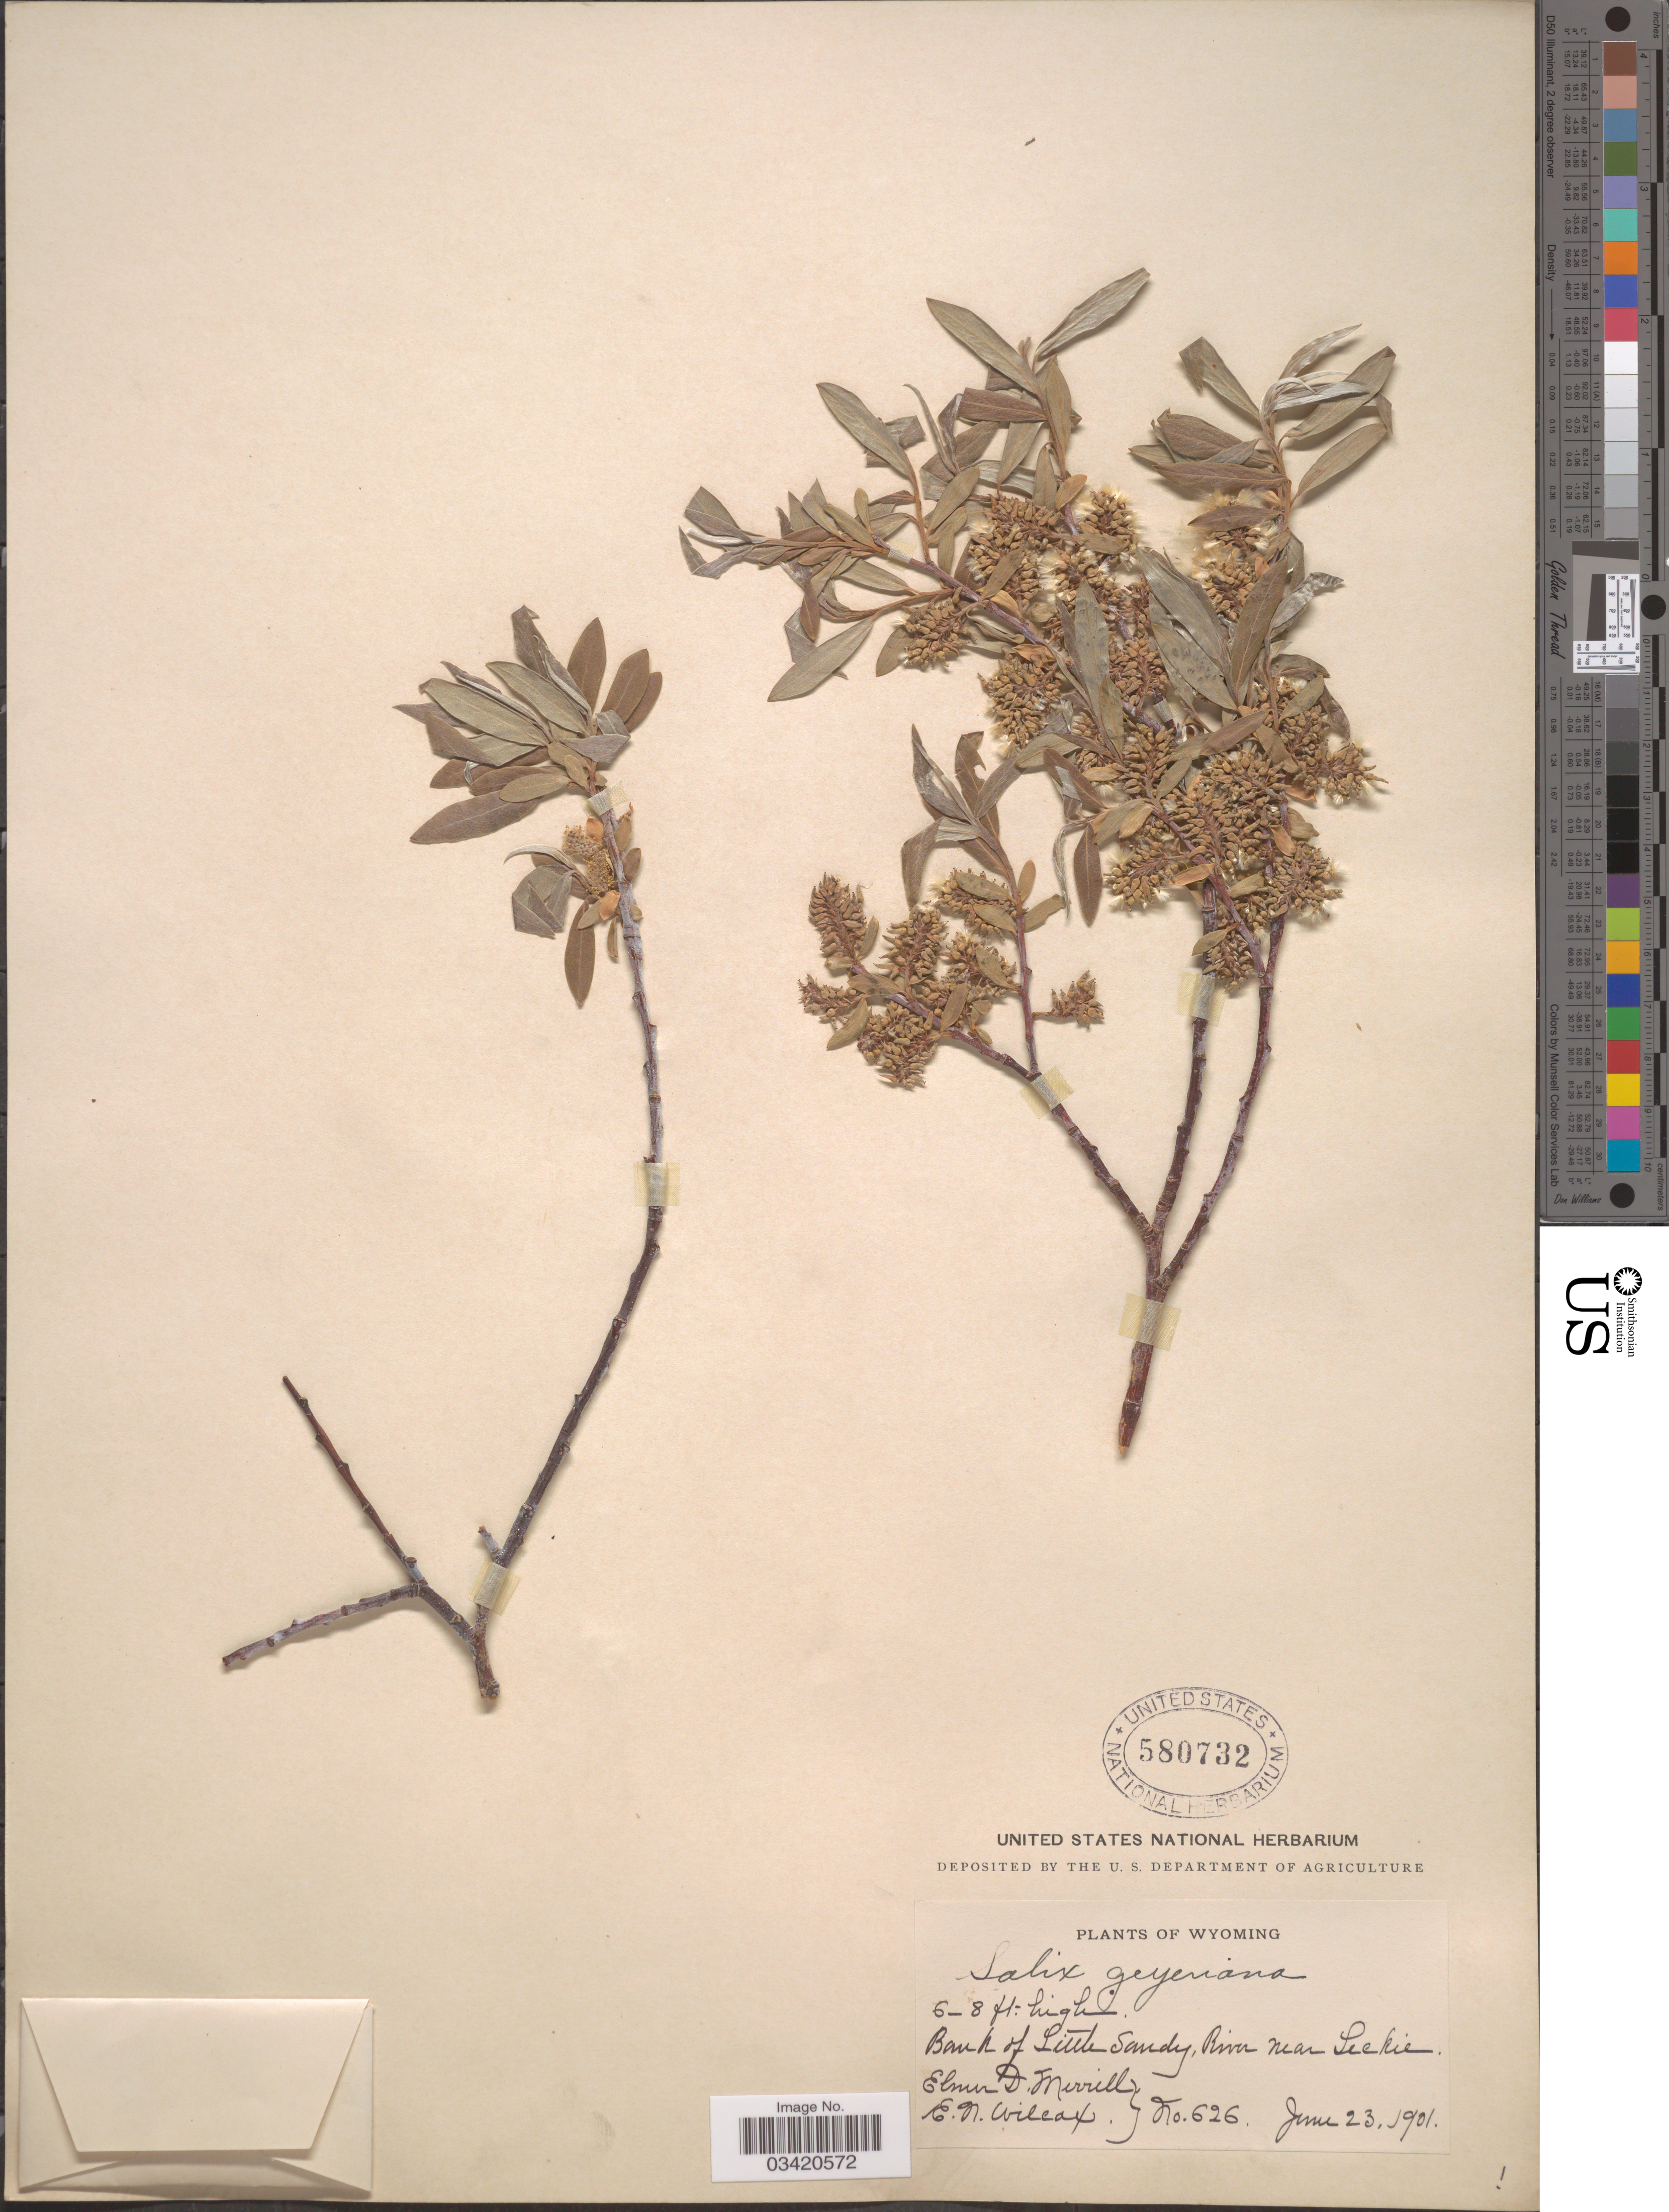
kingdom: Plantae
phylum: Tracheophyta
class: Magnoliopsida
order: Malpighiales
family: Salicaceae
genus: Salix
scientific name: Salix geyeriana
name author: Andersson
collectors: E. D. Merrill & E. Wilcox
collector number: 626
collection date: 1901-06-23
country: United States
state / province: Wyoming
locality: Bank of Little Sandy, River near Leckie.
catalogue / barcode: US 580732